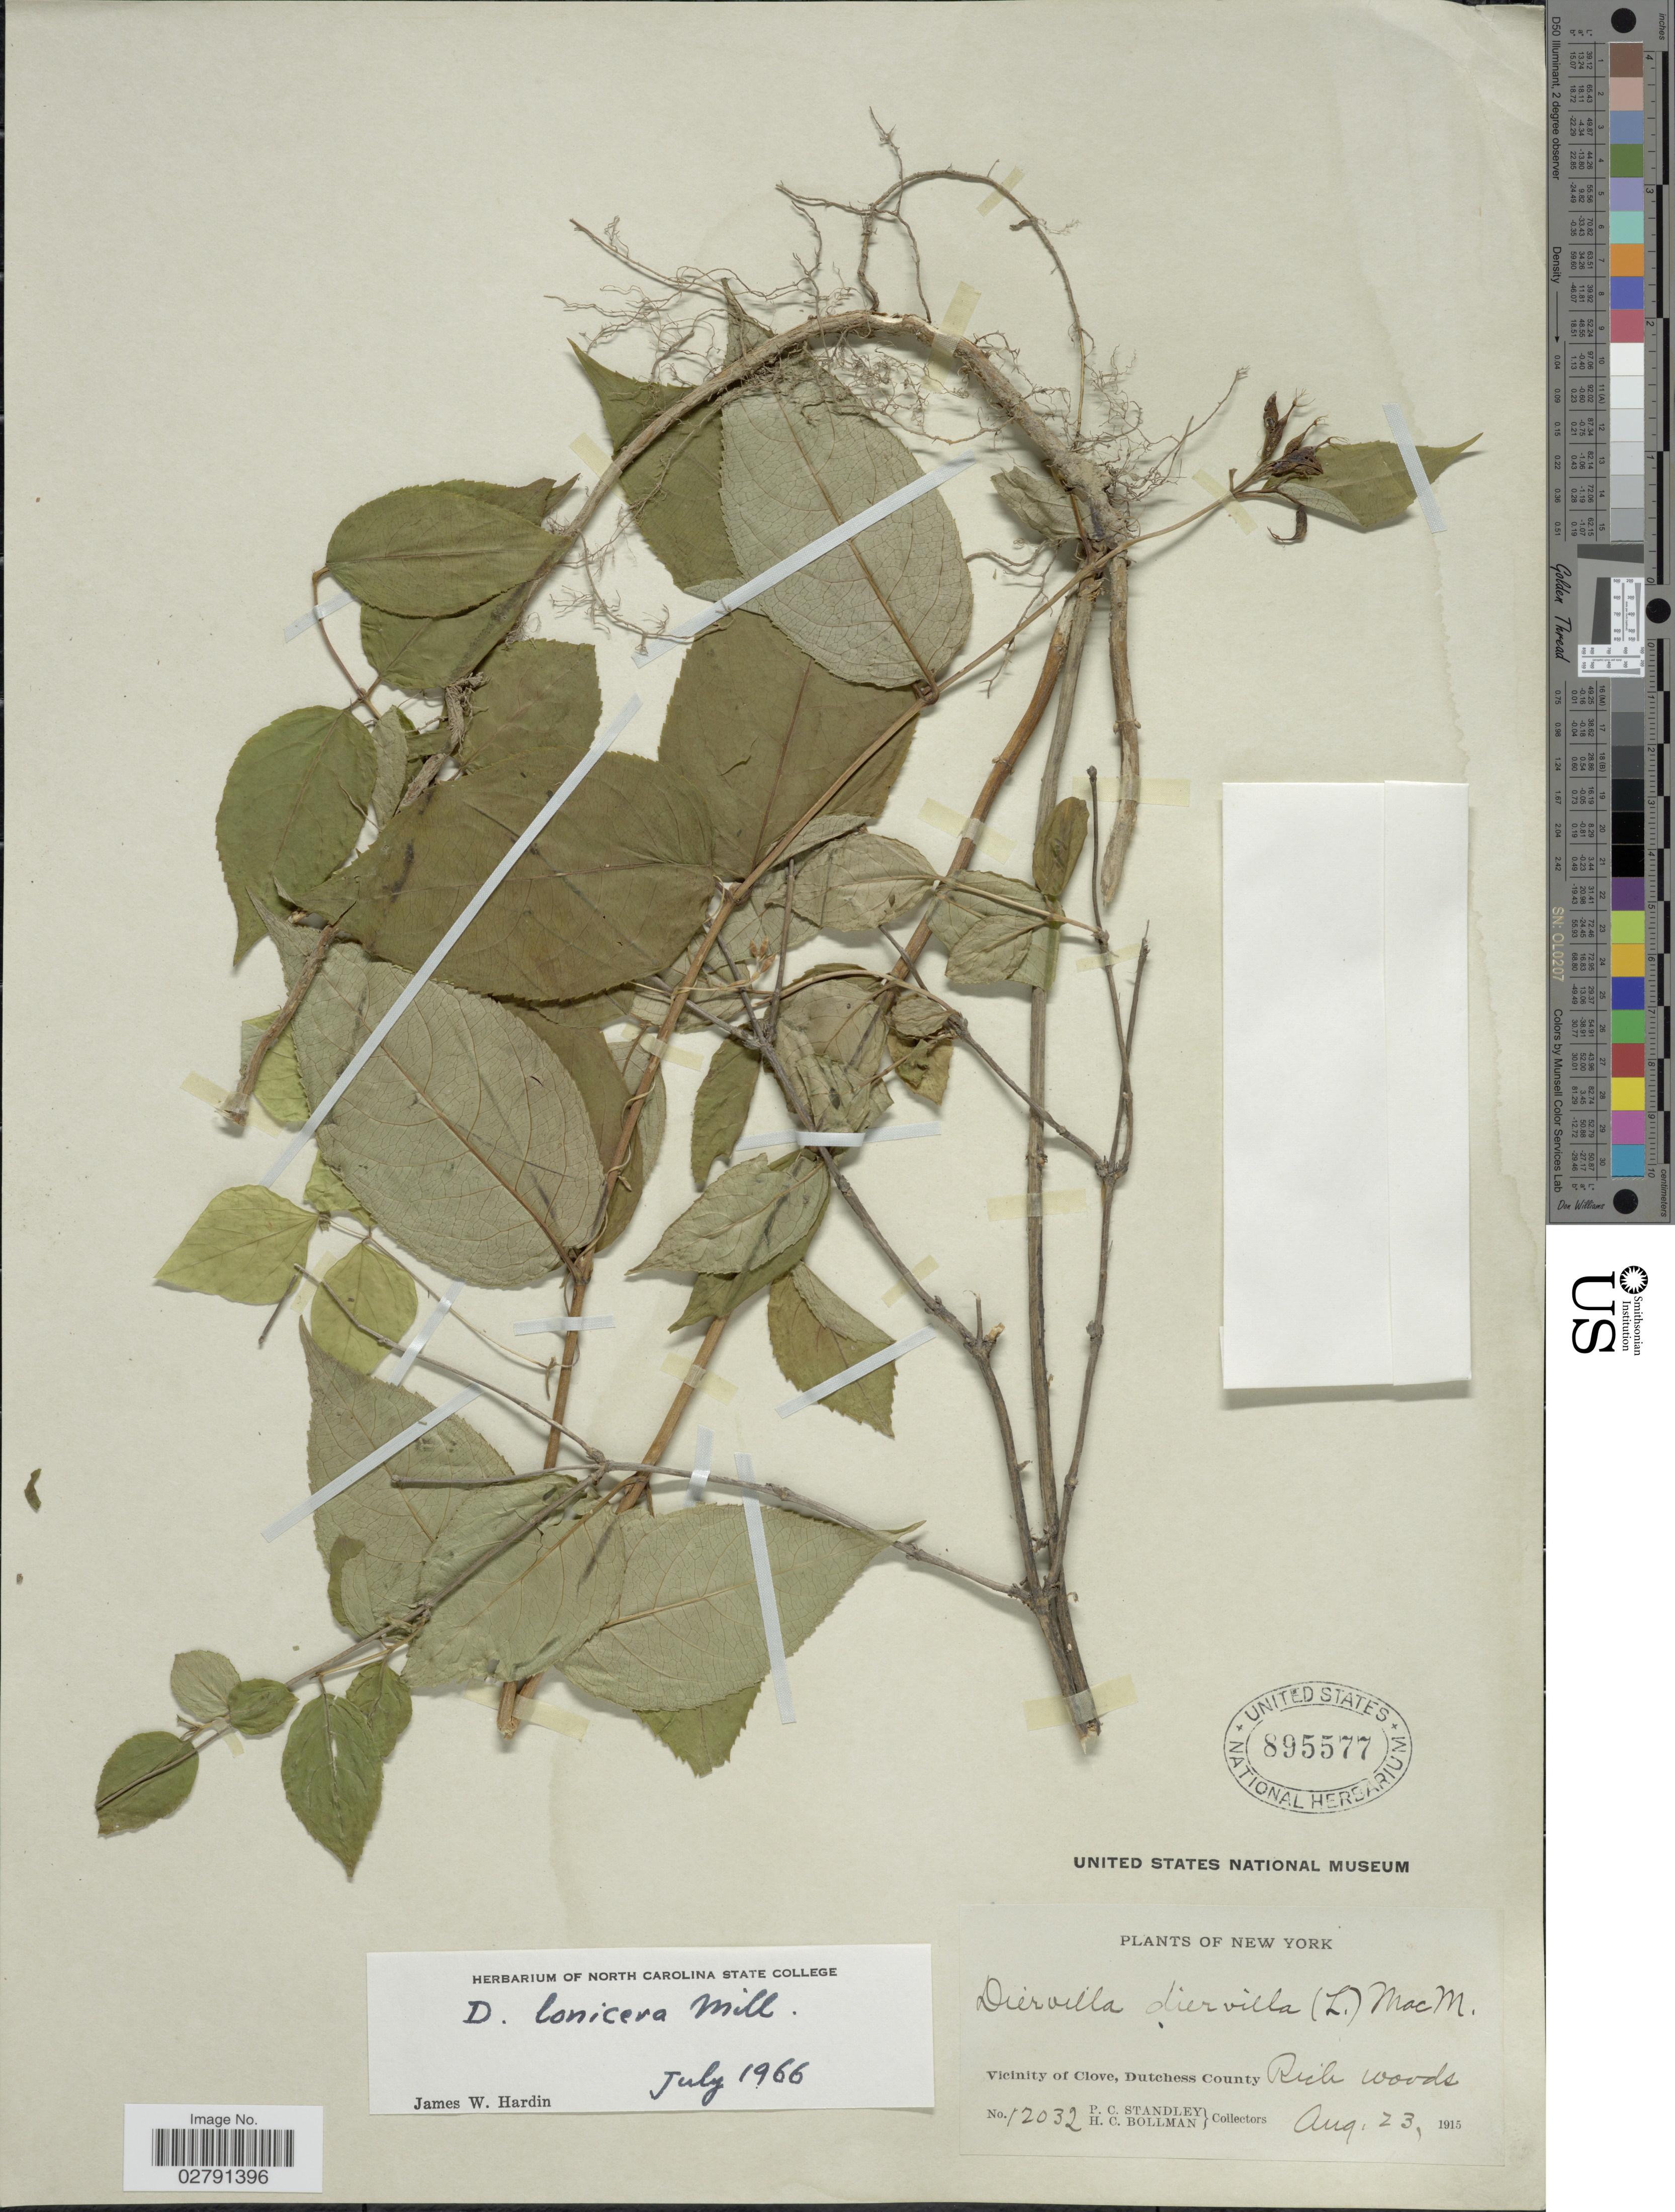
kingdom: Plantae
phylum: Tracheophyta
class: Magnoliopsida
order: Dipsacales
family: Caprifoliaceae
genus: Diervilla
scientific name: Diervilla lonicera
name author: Mill.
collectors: P. C. Standley & H. C. Bollman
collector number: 12032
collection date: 1915-08-23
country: United States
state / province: New York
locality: Vicinity of Clove, Dutchess County.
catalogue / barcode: US 895577